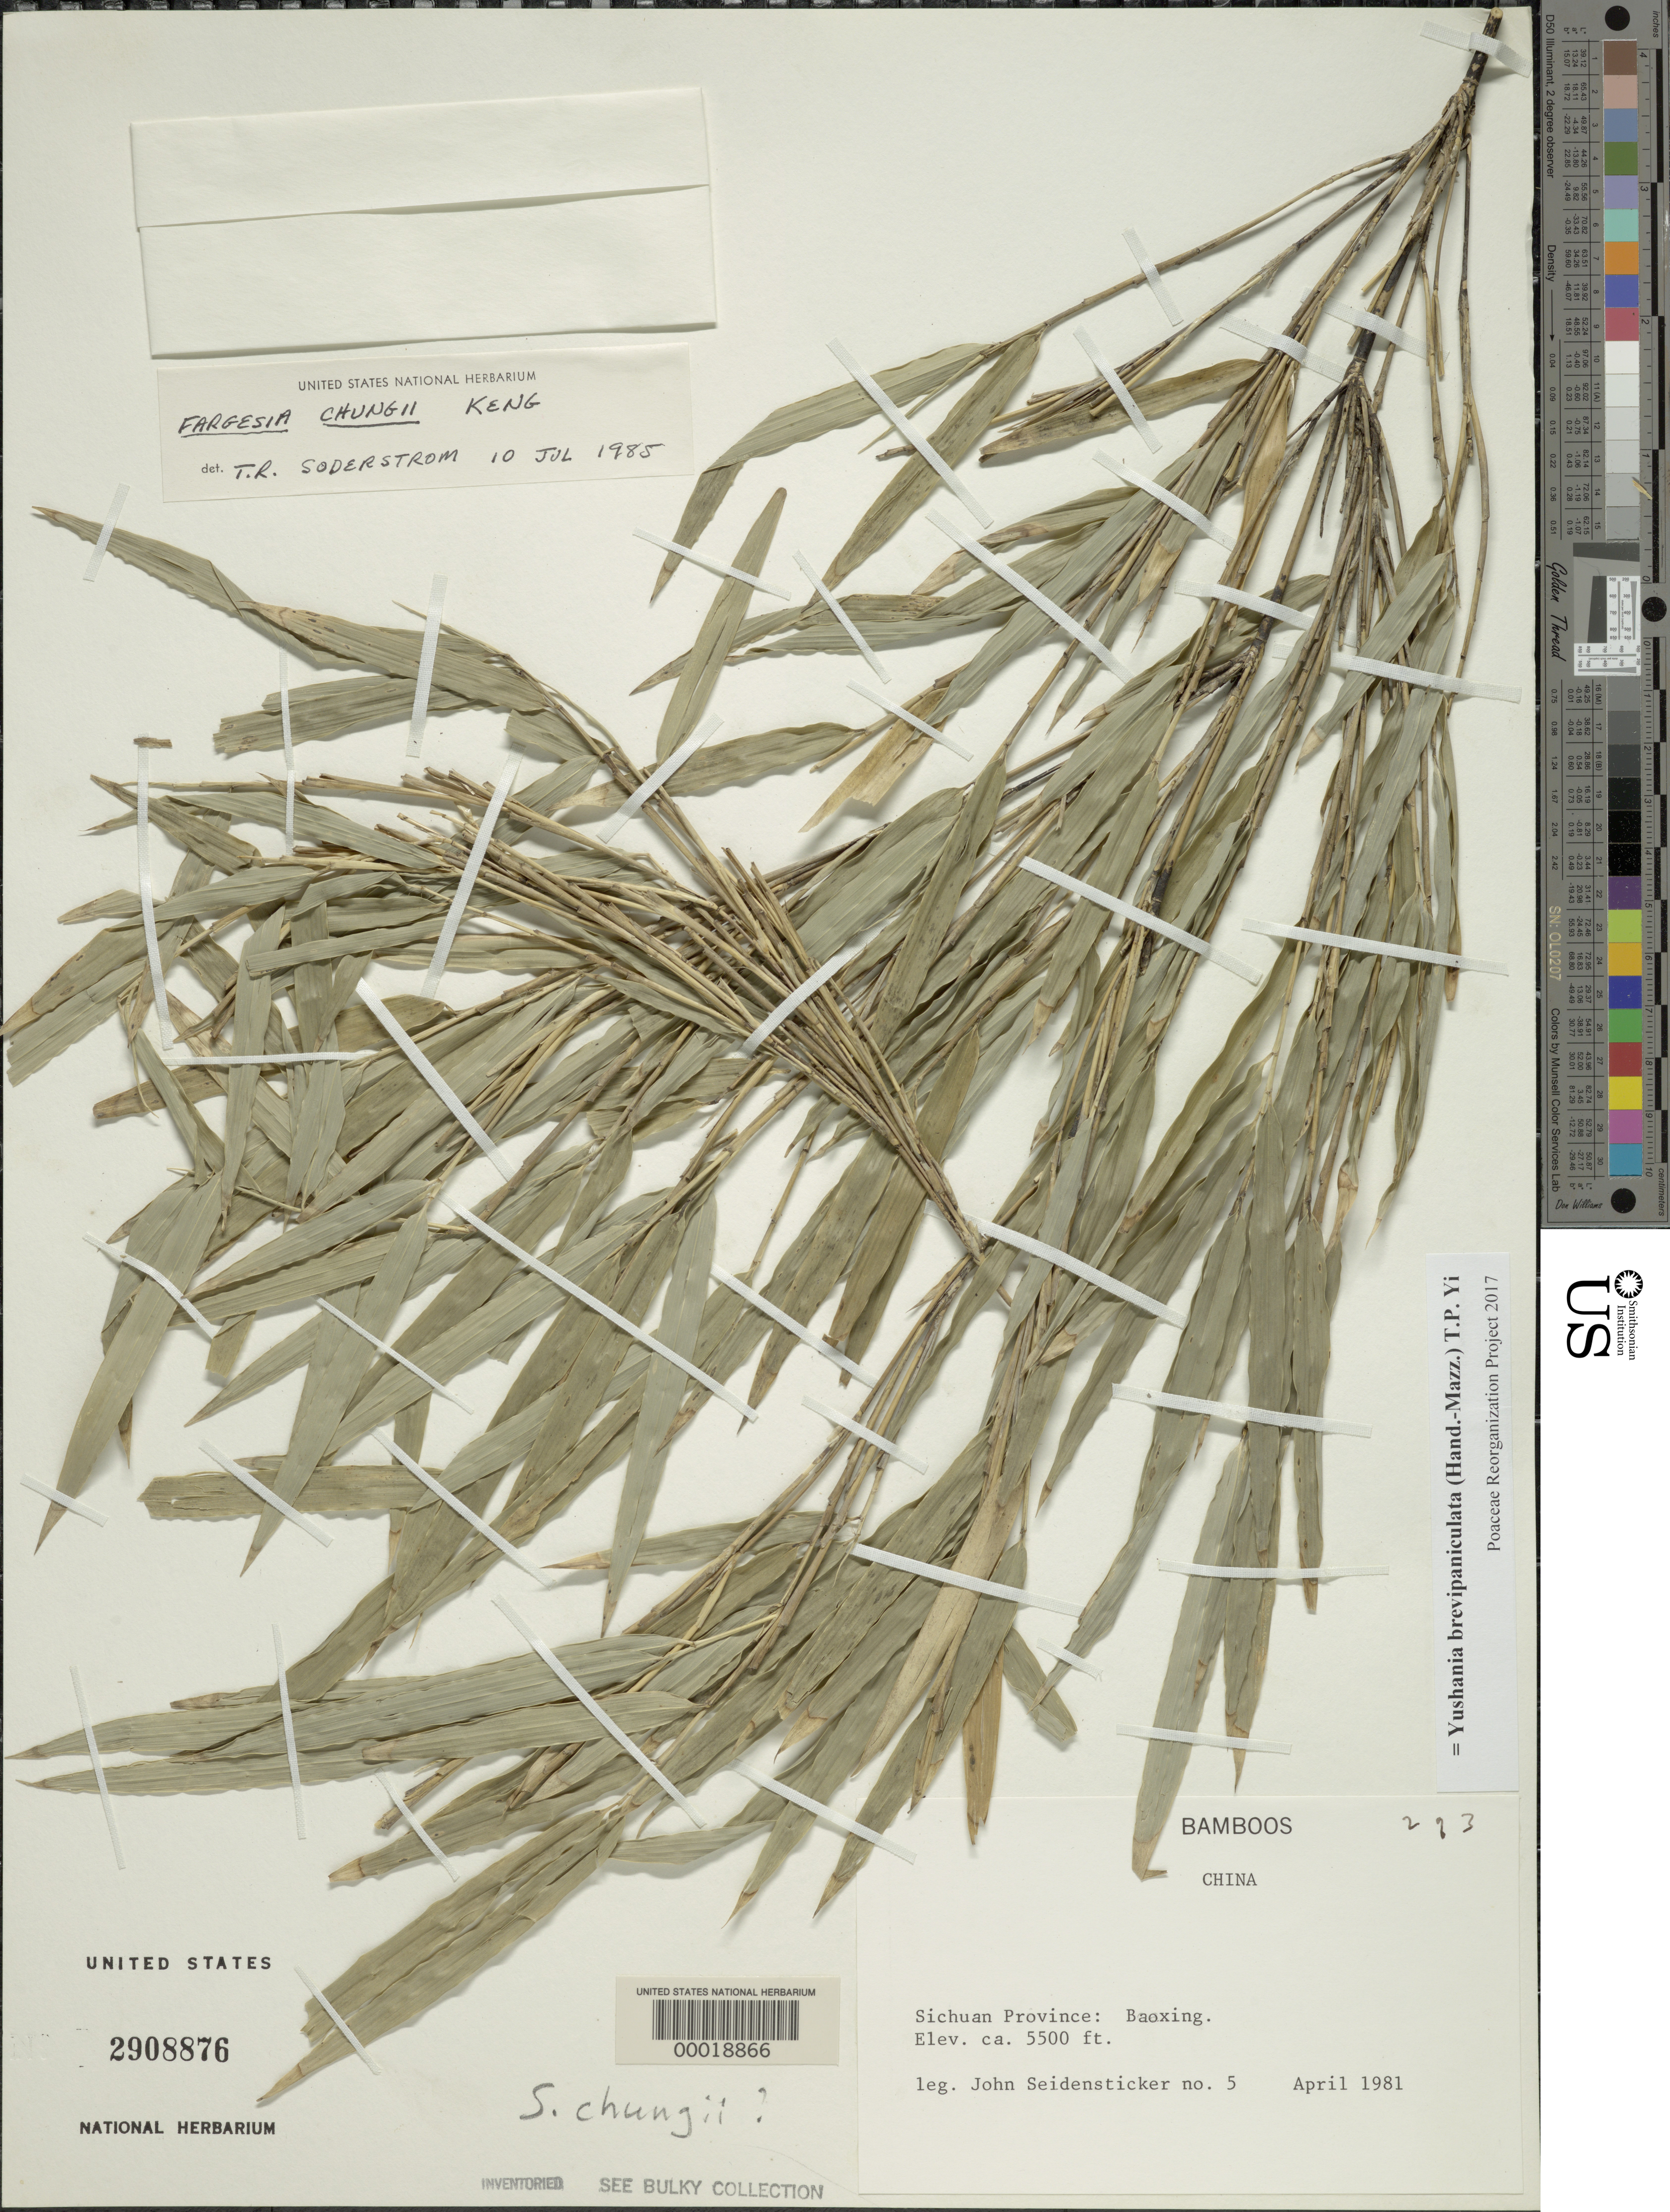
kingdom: Plantae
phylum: Tracheophyta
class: Liliopsida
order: Poales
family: Poaceae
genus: Yushania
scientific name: Yushania brevipaniculata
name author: (Hand.-Mazz.) T.P. Yi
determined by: Poaceae Reorganization Project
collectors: J. Seidensticker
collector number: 5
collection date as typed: Apr 1981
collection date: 1981-04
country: China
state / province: Sichuan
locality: Baoxing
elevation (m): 1678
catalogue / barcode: US 2908876